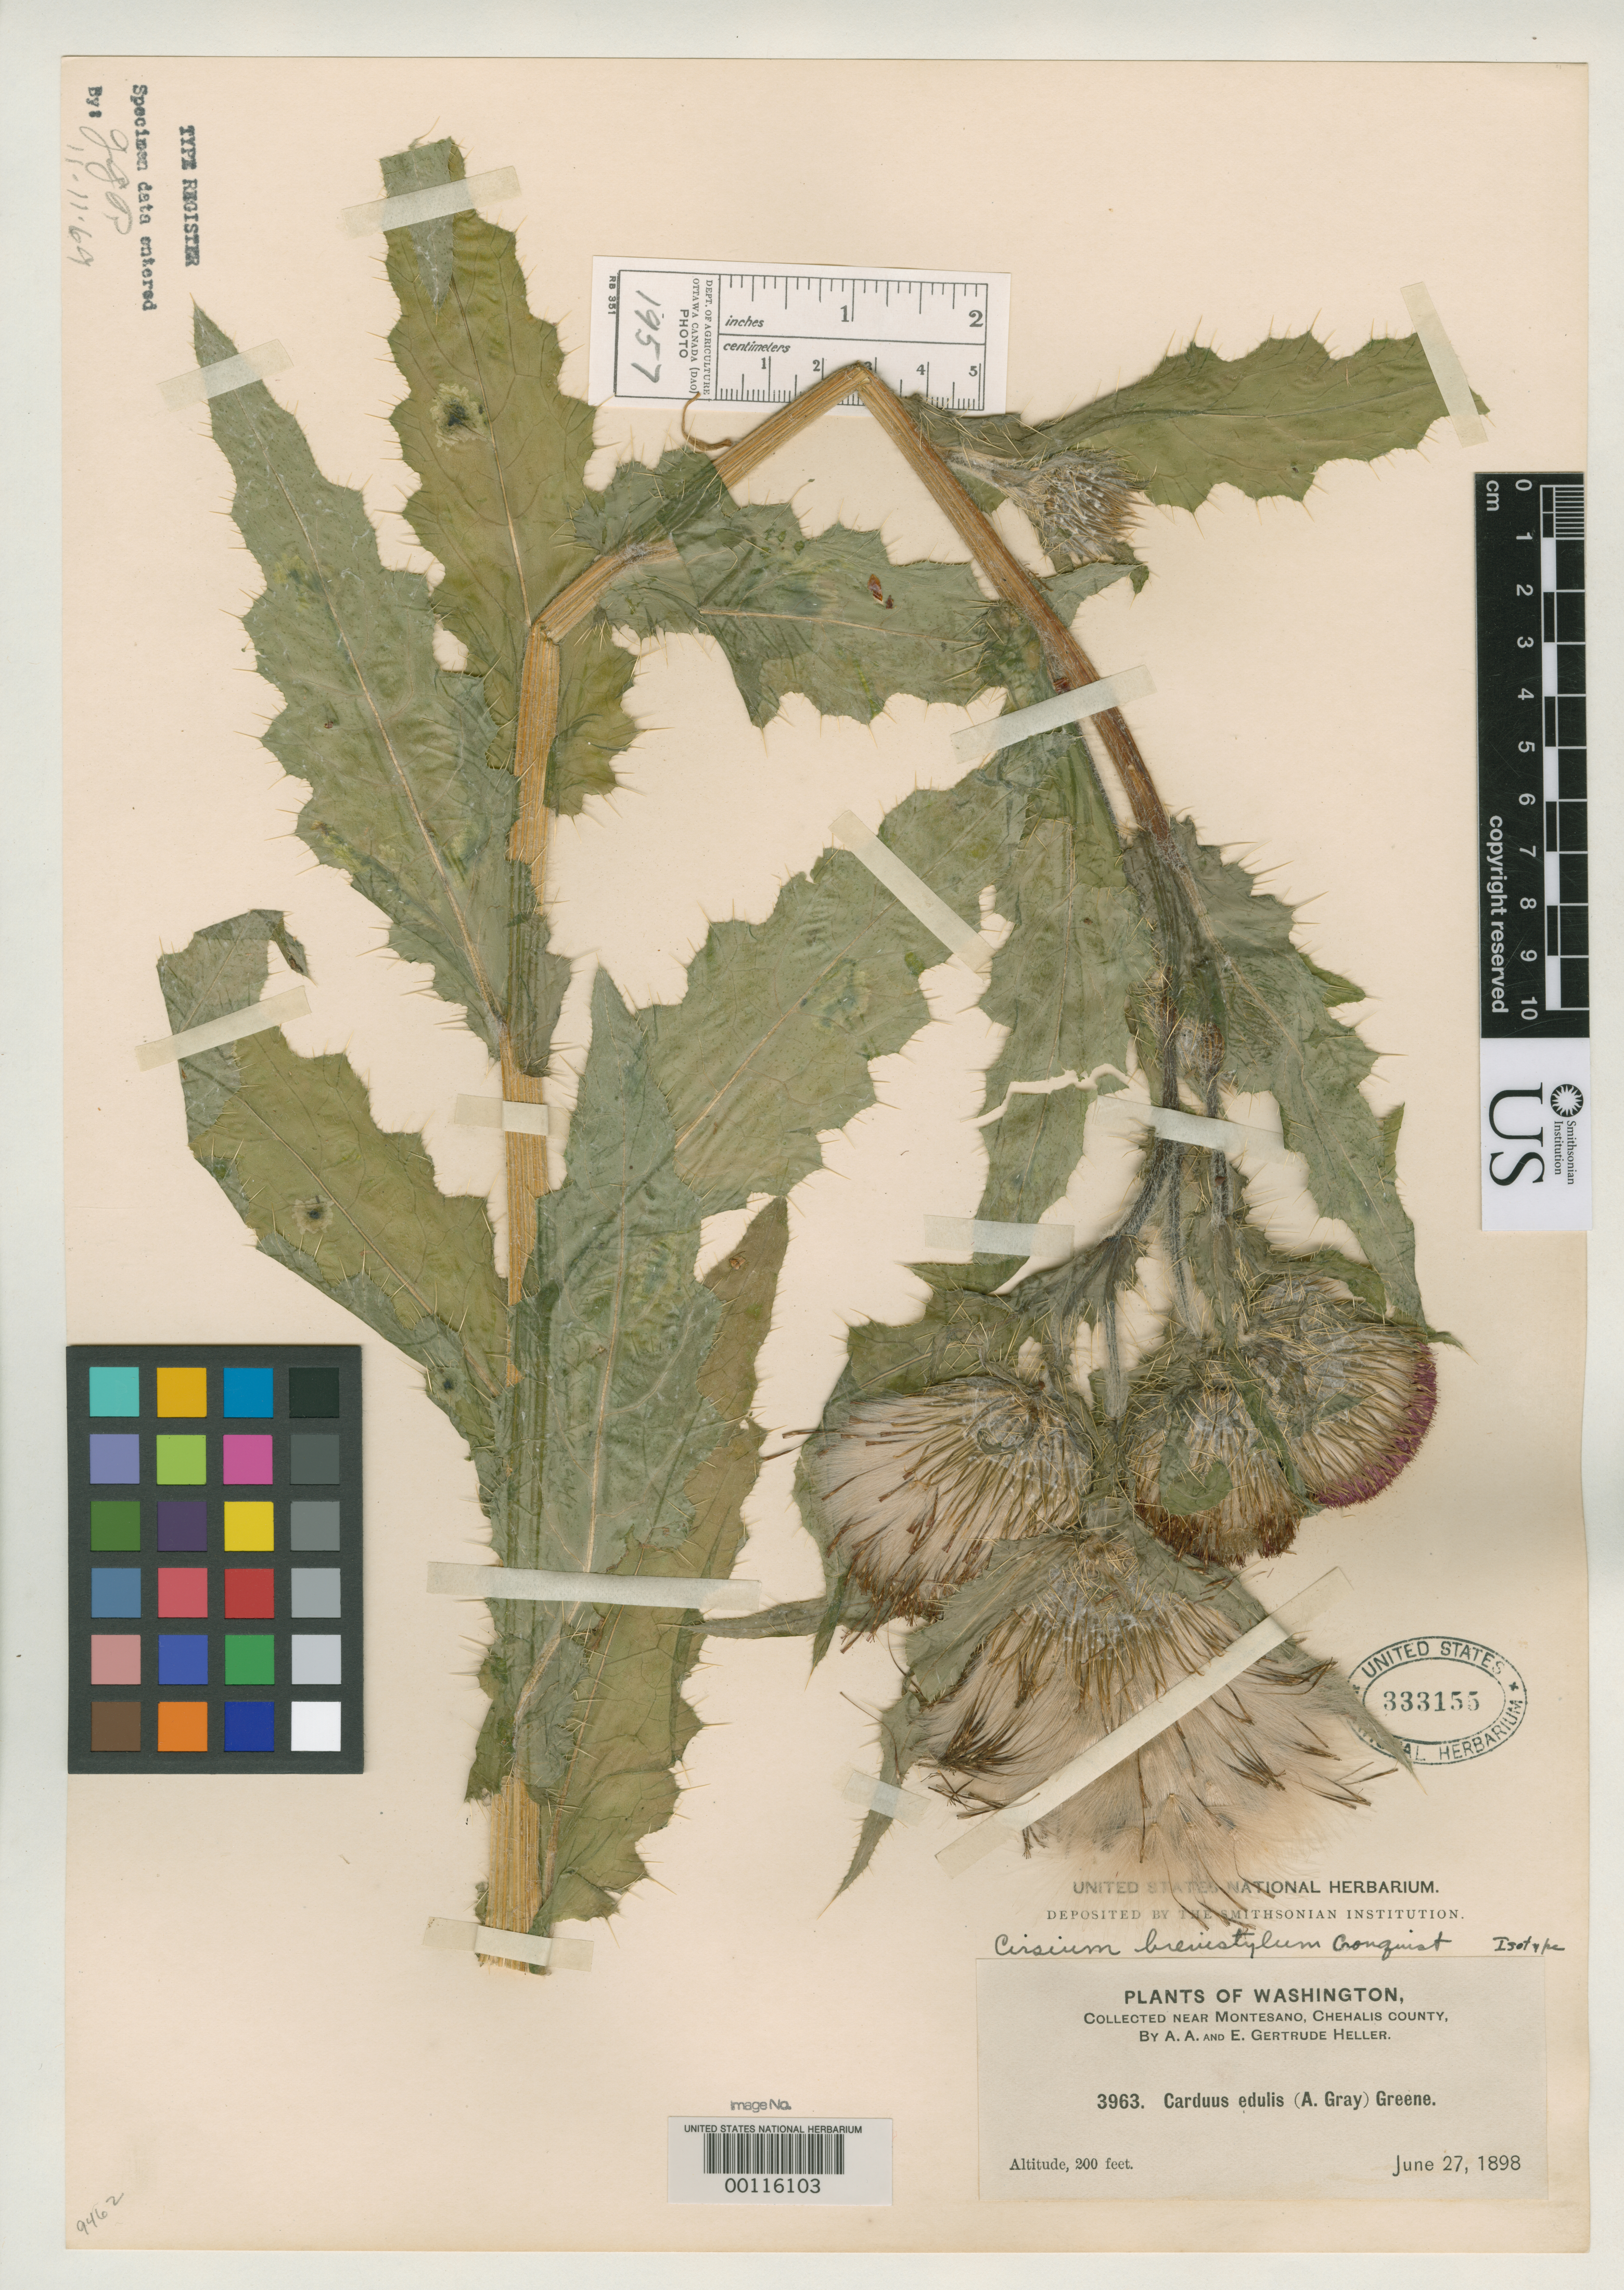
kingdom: Plantae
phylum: Tracheophyta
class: Magnoliopsida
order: Asterales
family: Asteraceae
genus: Cirsium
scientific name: Cirsium brevistylum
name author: Cronq.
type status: Isotype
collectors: A. A. Heller & E. G. Heller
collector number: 3963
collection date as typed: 27 Jun 1898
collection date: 1898-06-27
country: United States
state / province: Washington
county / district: Grays Harbor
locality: Chehalis River, near Montesano.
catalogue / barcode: US 333155